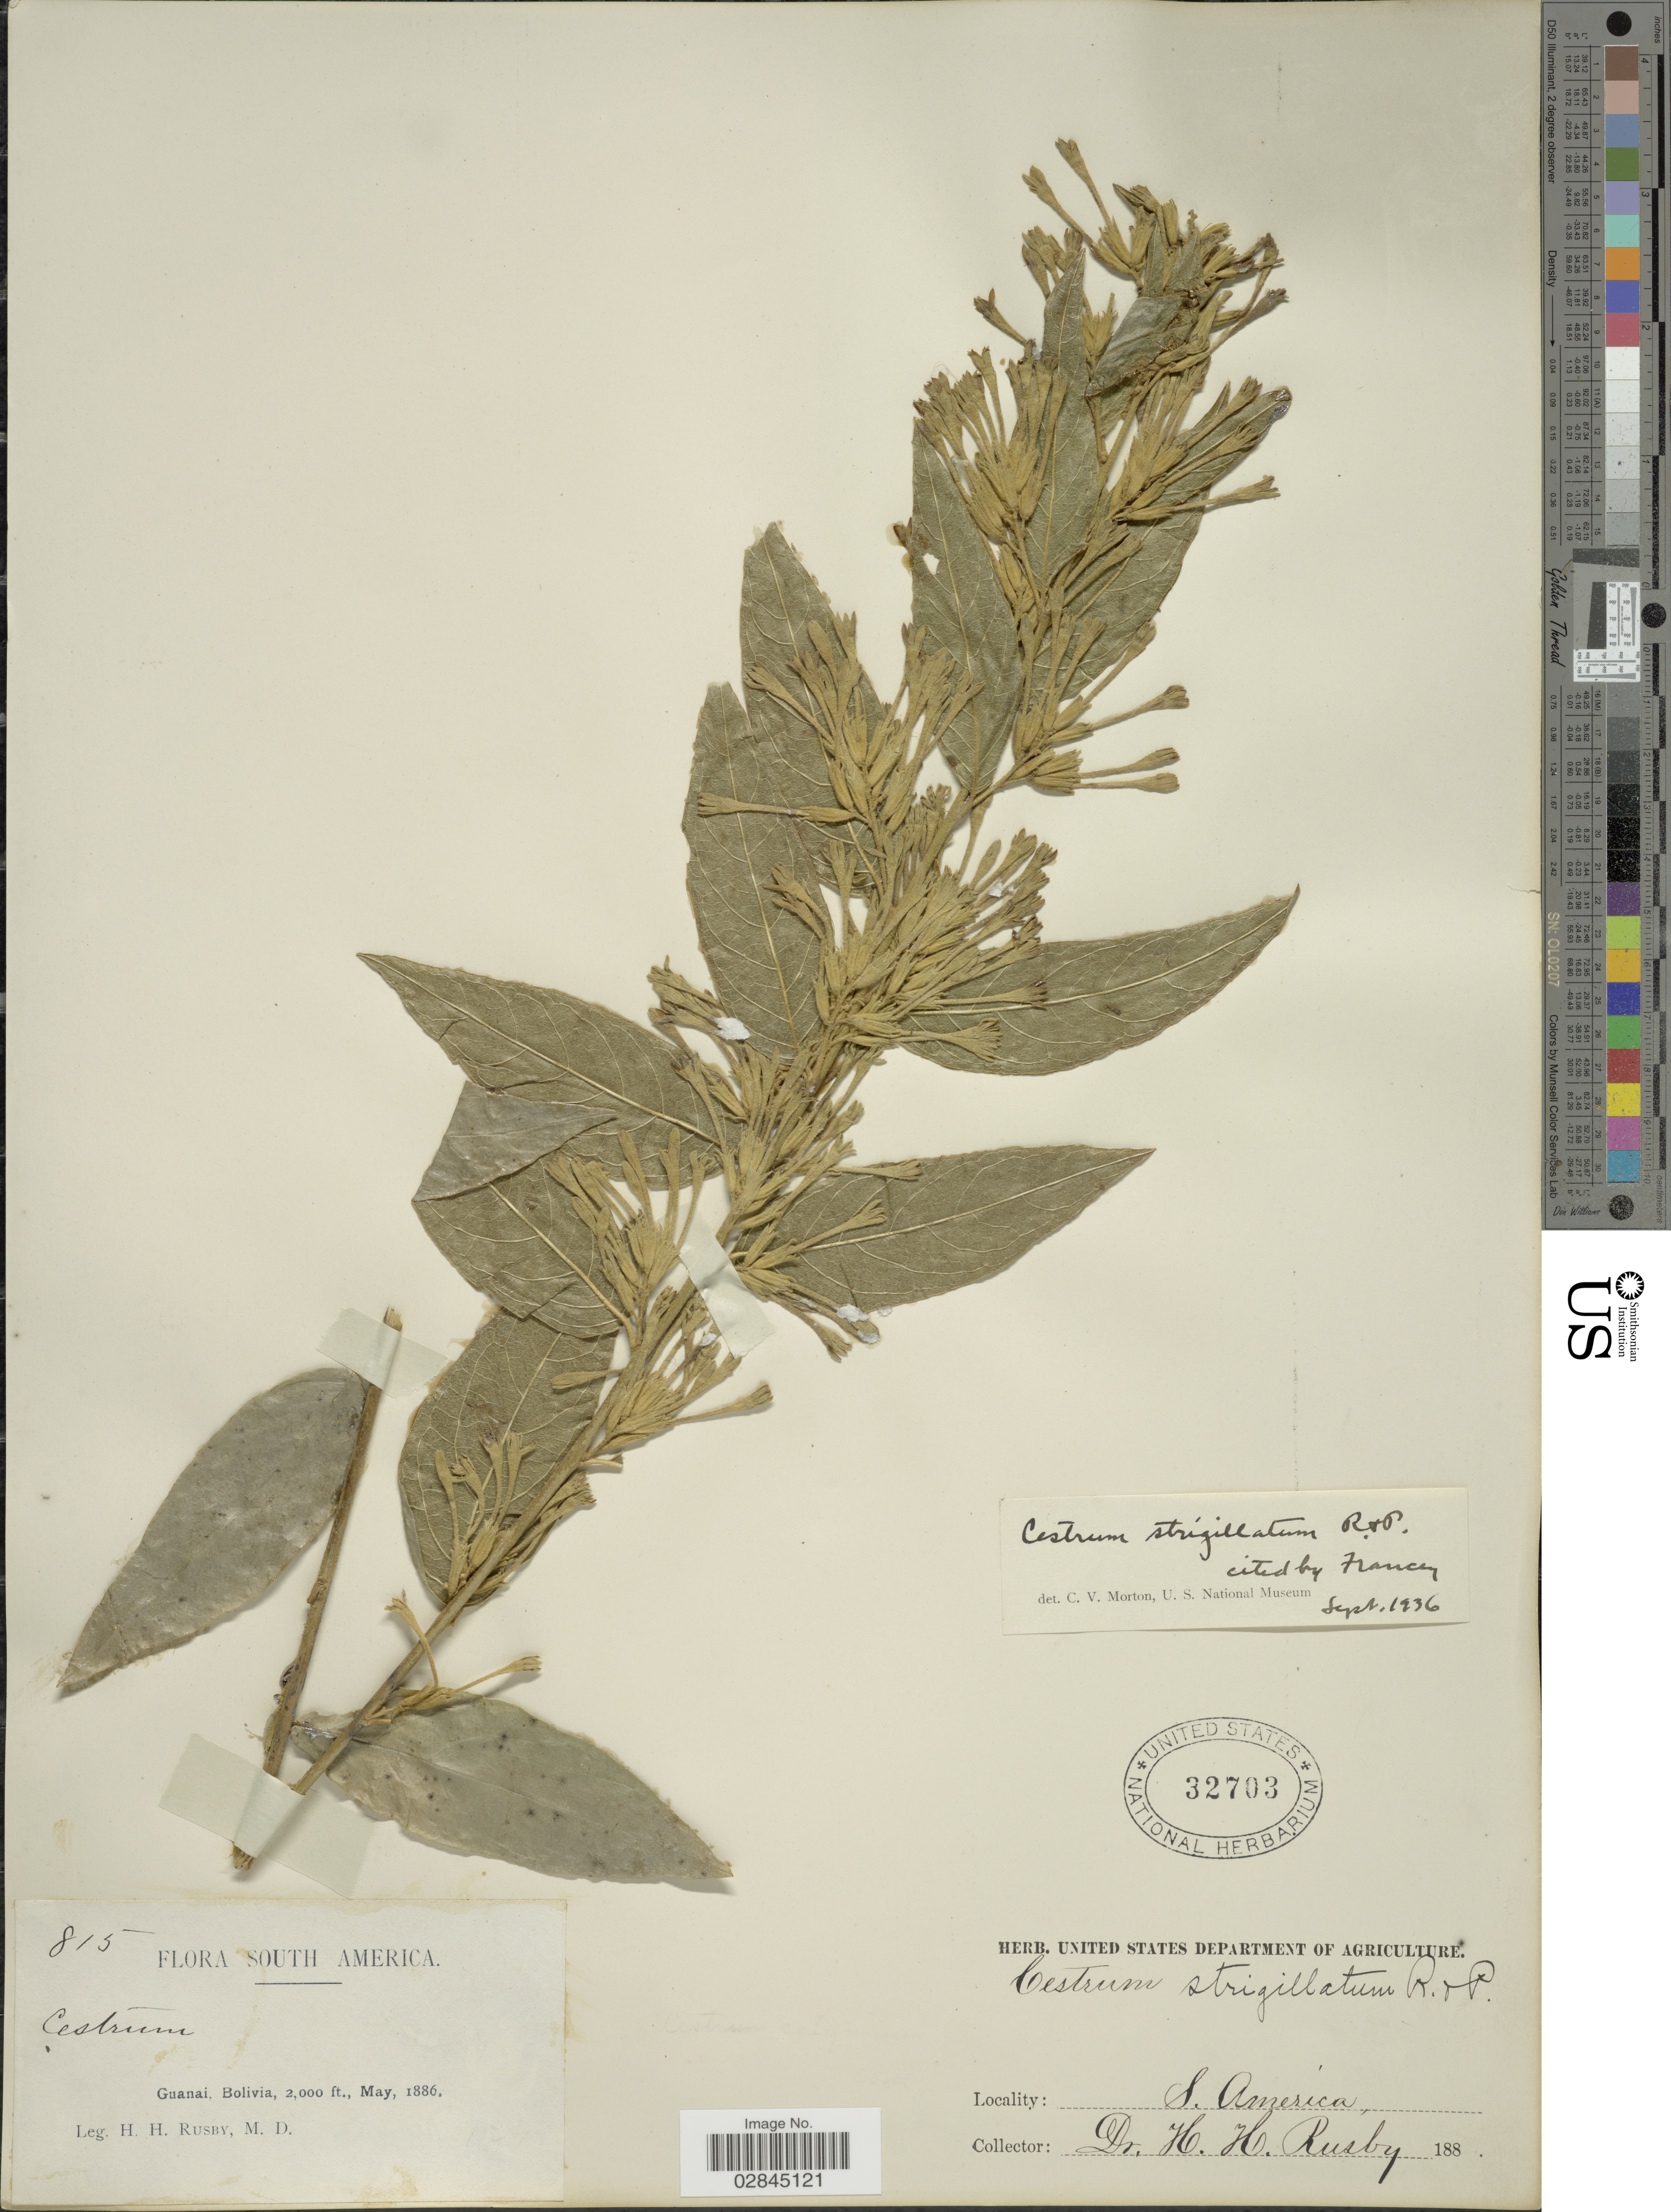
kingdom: Plantae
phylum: Tracheophyta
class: Magnoliopsida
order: Solanales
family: Solanaceae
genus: Cestrum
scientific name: Cestrum strigilatum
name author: Ruiz & Pav.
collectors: H. H. Rusby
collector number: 815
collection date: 1886-05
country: Bolivia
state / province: La Páz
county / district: Larecaja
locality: Guanay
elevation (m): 610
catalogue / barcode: US 32703